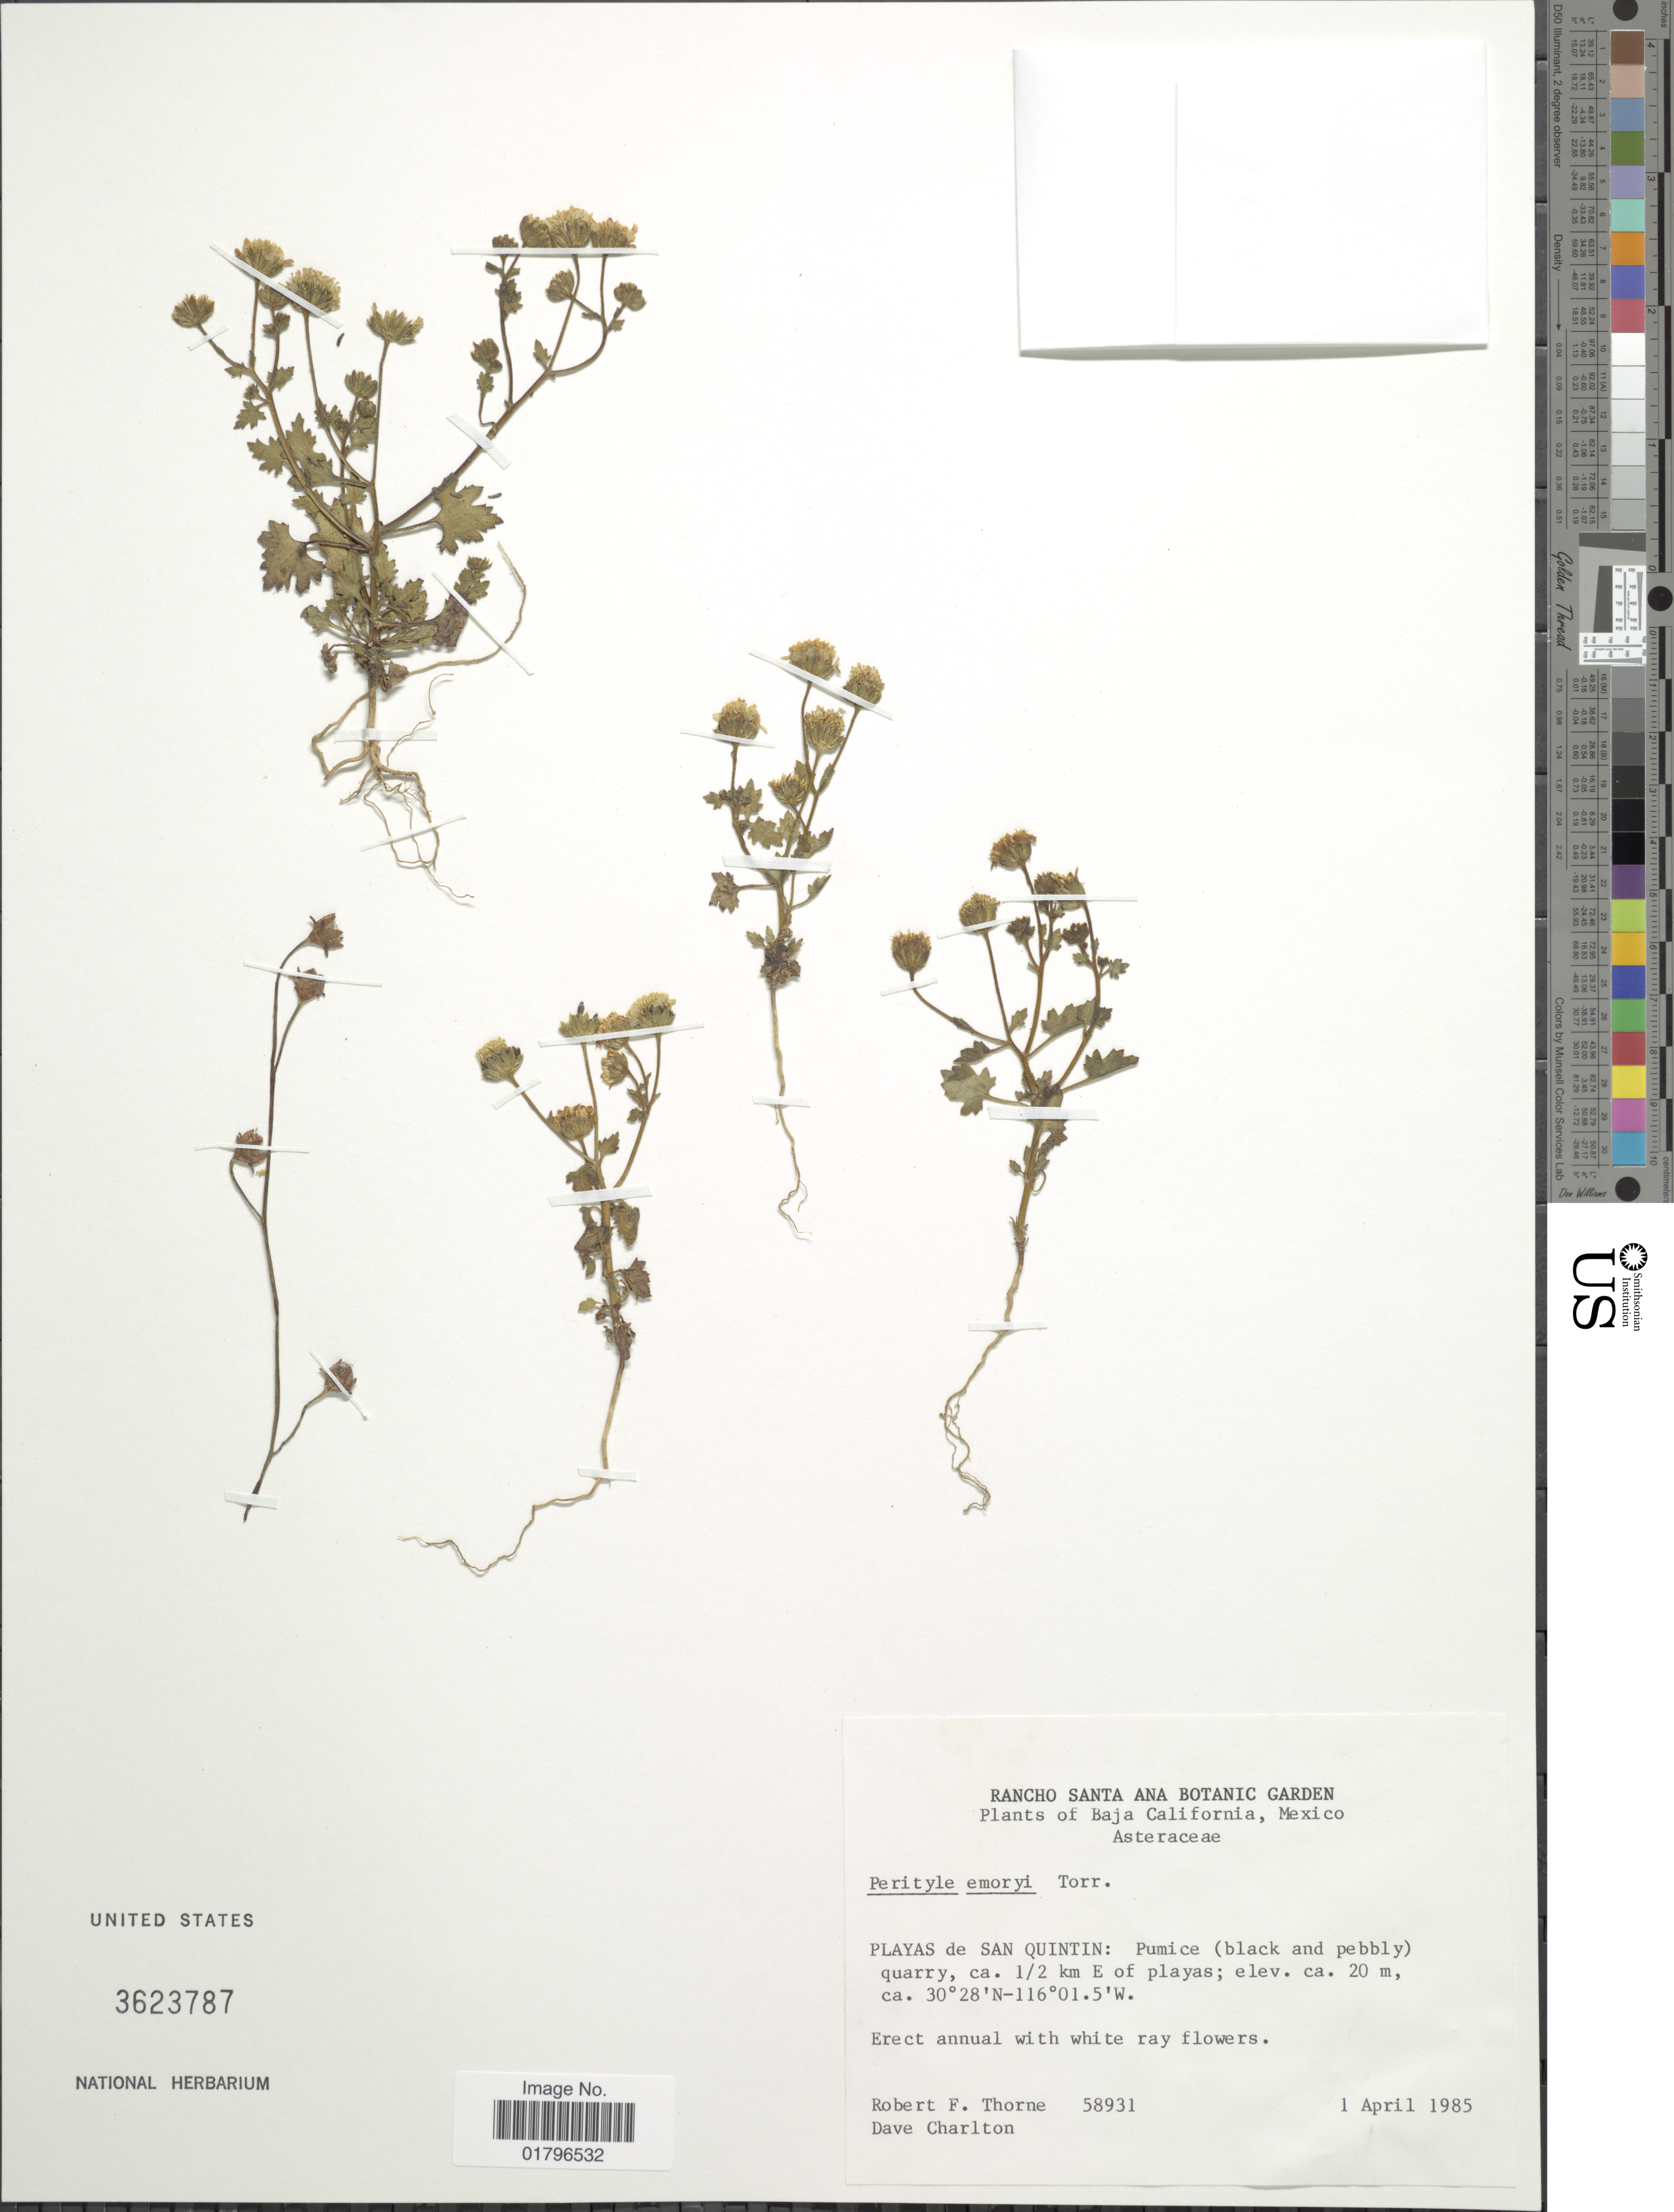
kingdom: Plantae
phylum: Tracheophyta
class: Magnoliopsida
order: Asterales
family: Asteraceae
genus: Perityle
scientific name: Perityle emoryi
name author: Torr.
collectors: R. F. Thorne & D. Charlton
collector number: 58931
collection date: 1985-04-01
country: Mexico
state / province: Baja California Sur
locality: Playas de San Quintin: Pumice (black and pebbly quarry, ca. 1/2 km E of playas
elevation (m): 20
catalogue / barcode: US 3623787